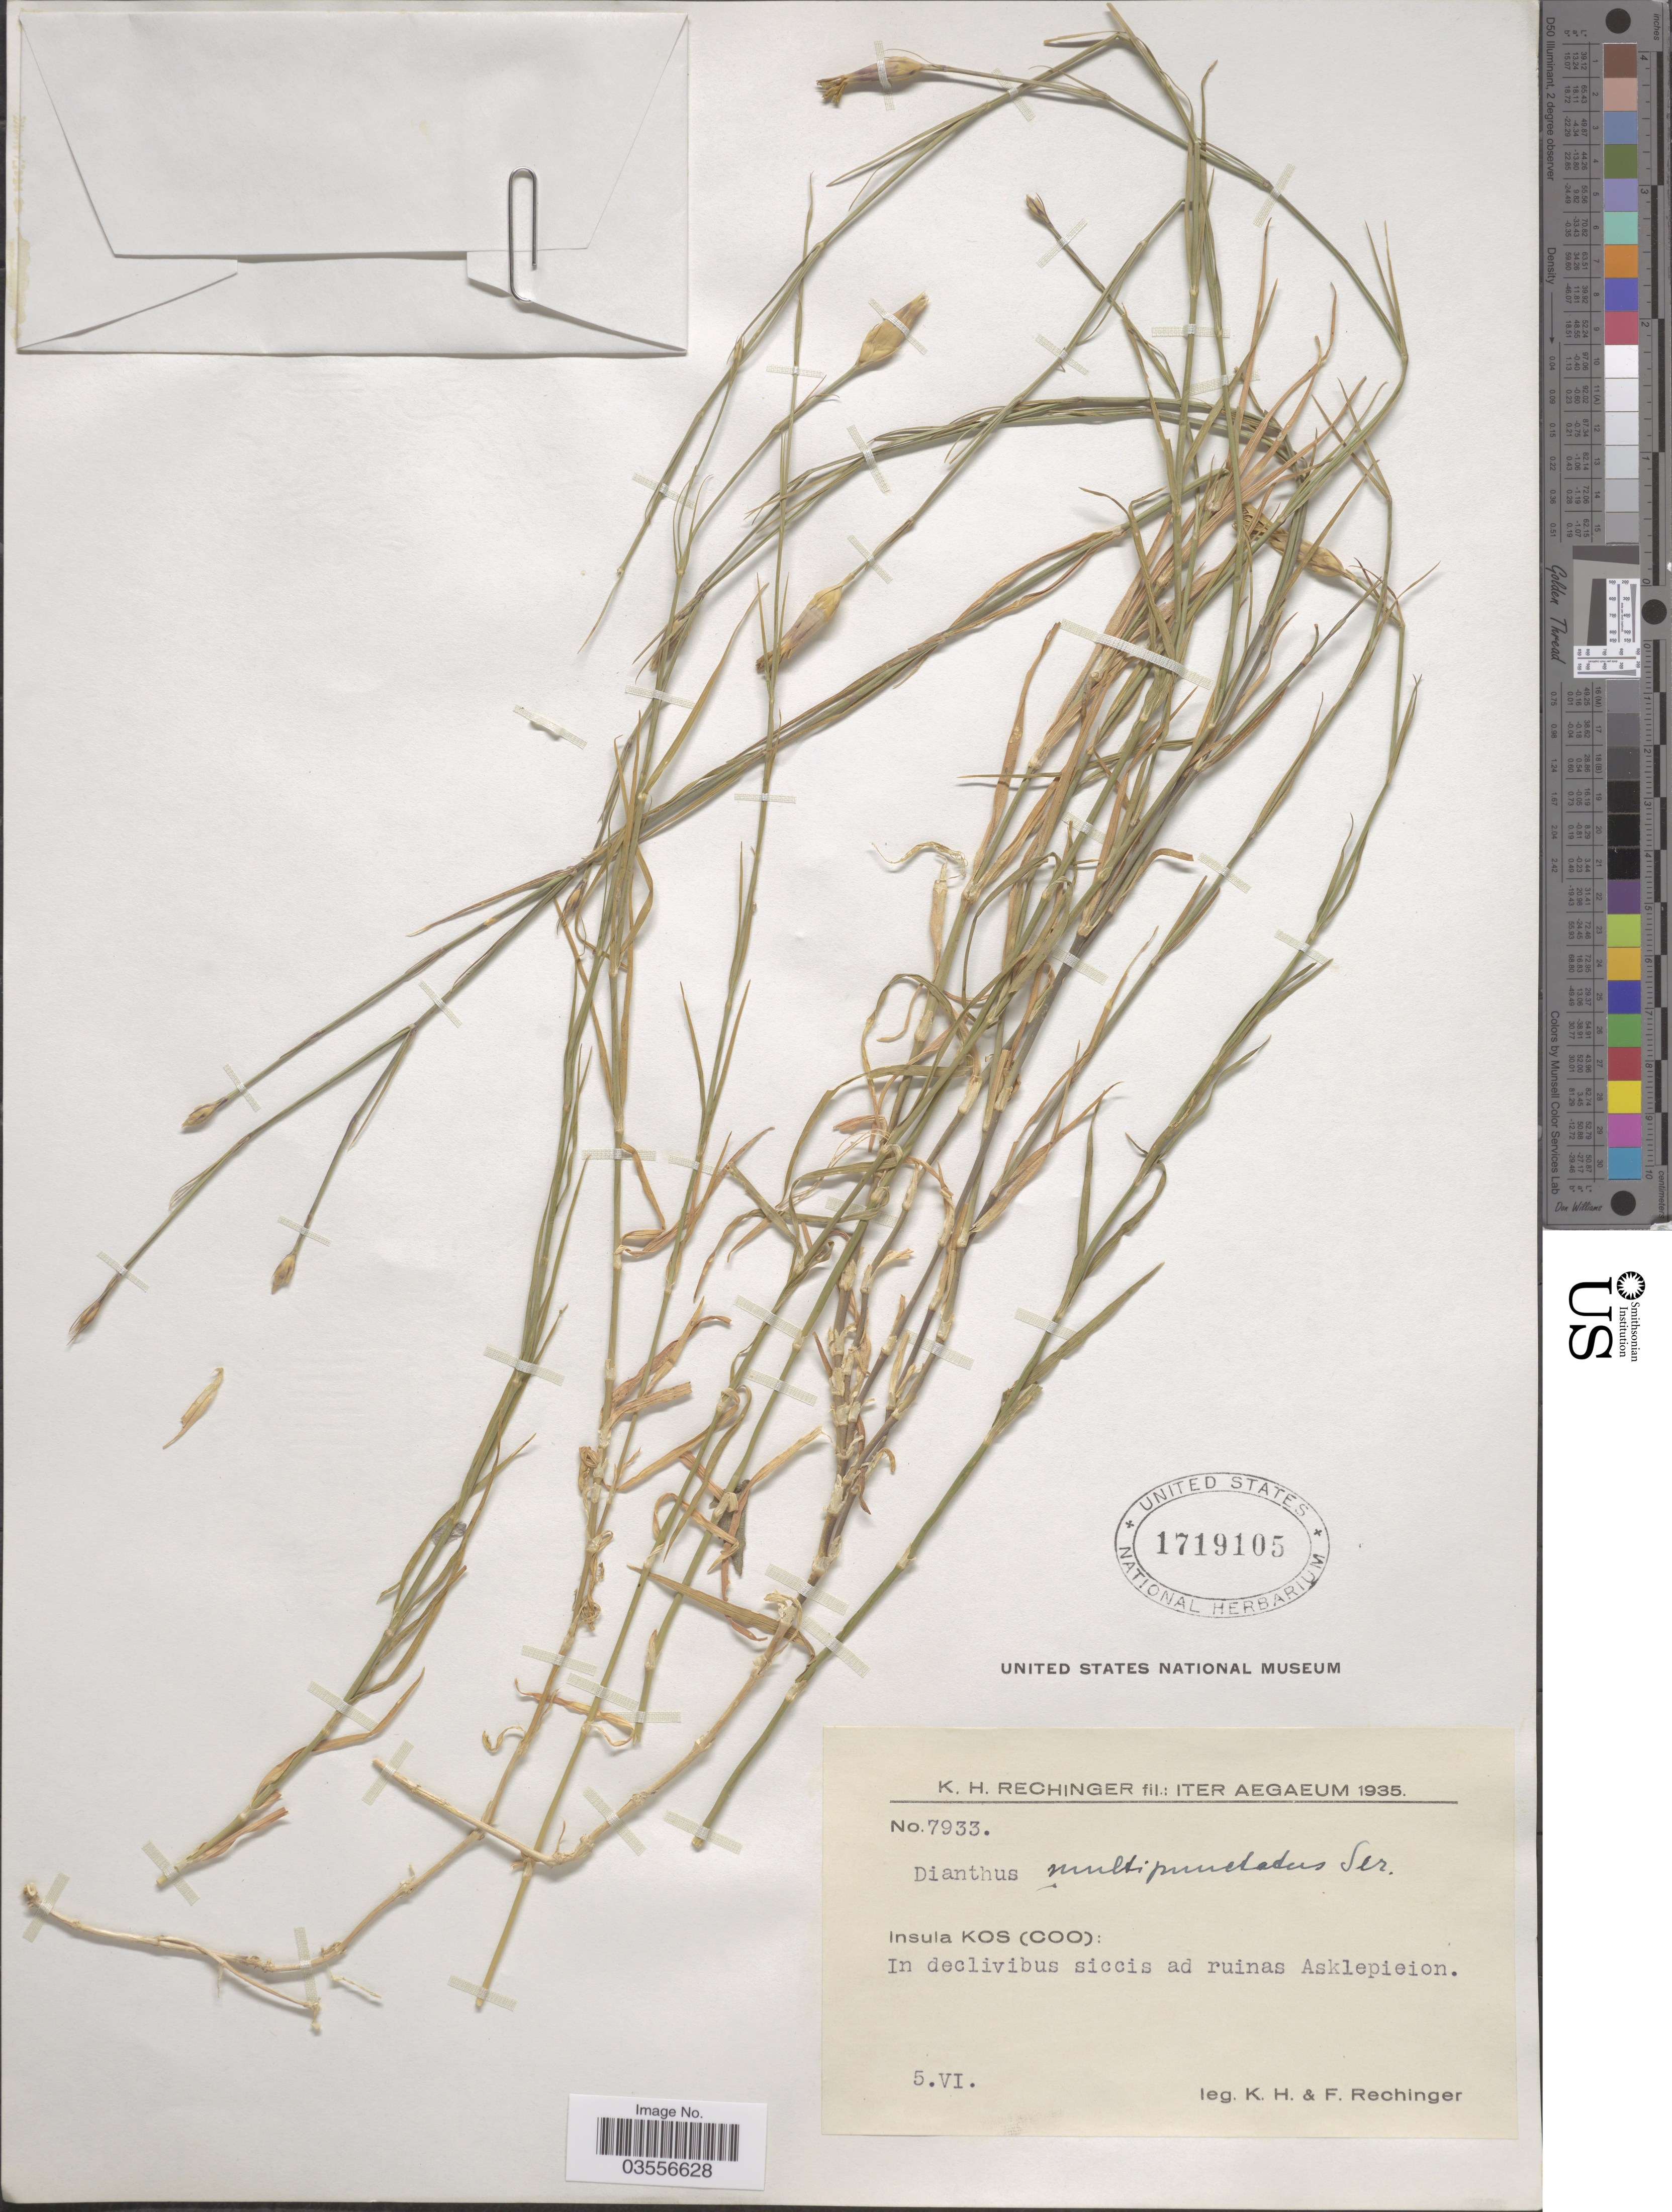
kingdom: Plantae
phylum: Tracheophyta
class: Magnoliopsida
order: Caryophyllales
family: Caryophyllaceae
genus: Dianthus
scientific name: Dianthus multipunctatus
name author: Ser.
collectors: K. H. Rechinger & F. Rechinger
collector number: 7933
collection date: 1935-06-05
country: Greece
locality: Iter Aegaeum. Insula KOS (COO): In declivibus siccis ad ruinas Asklepieion.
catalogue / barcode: US 1719105